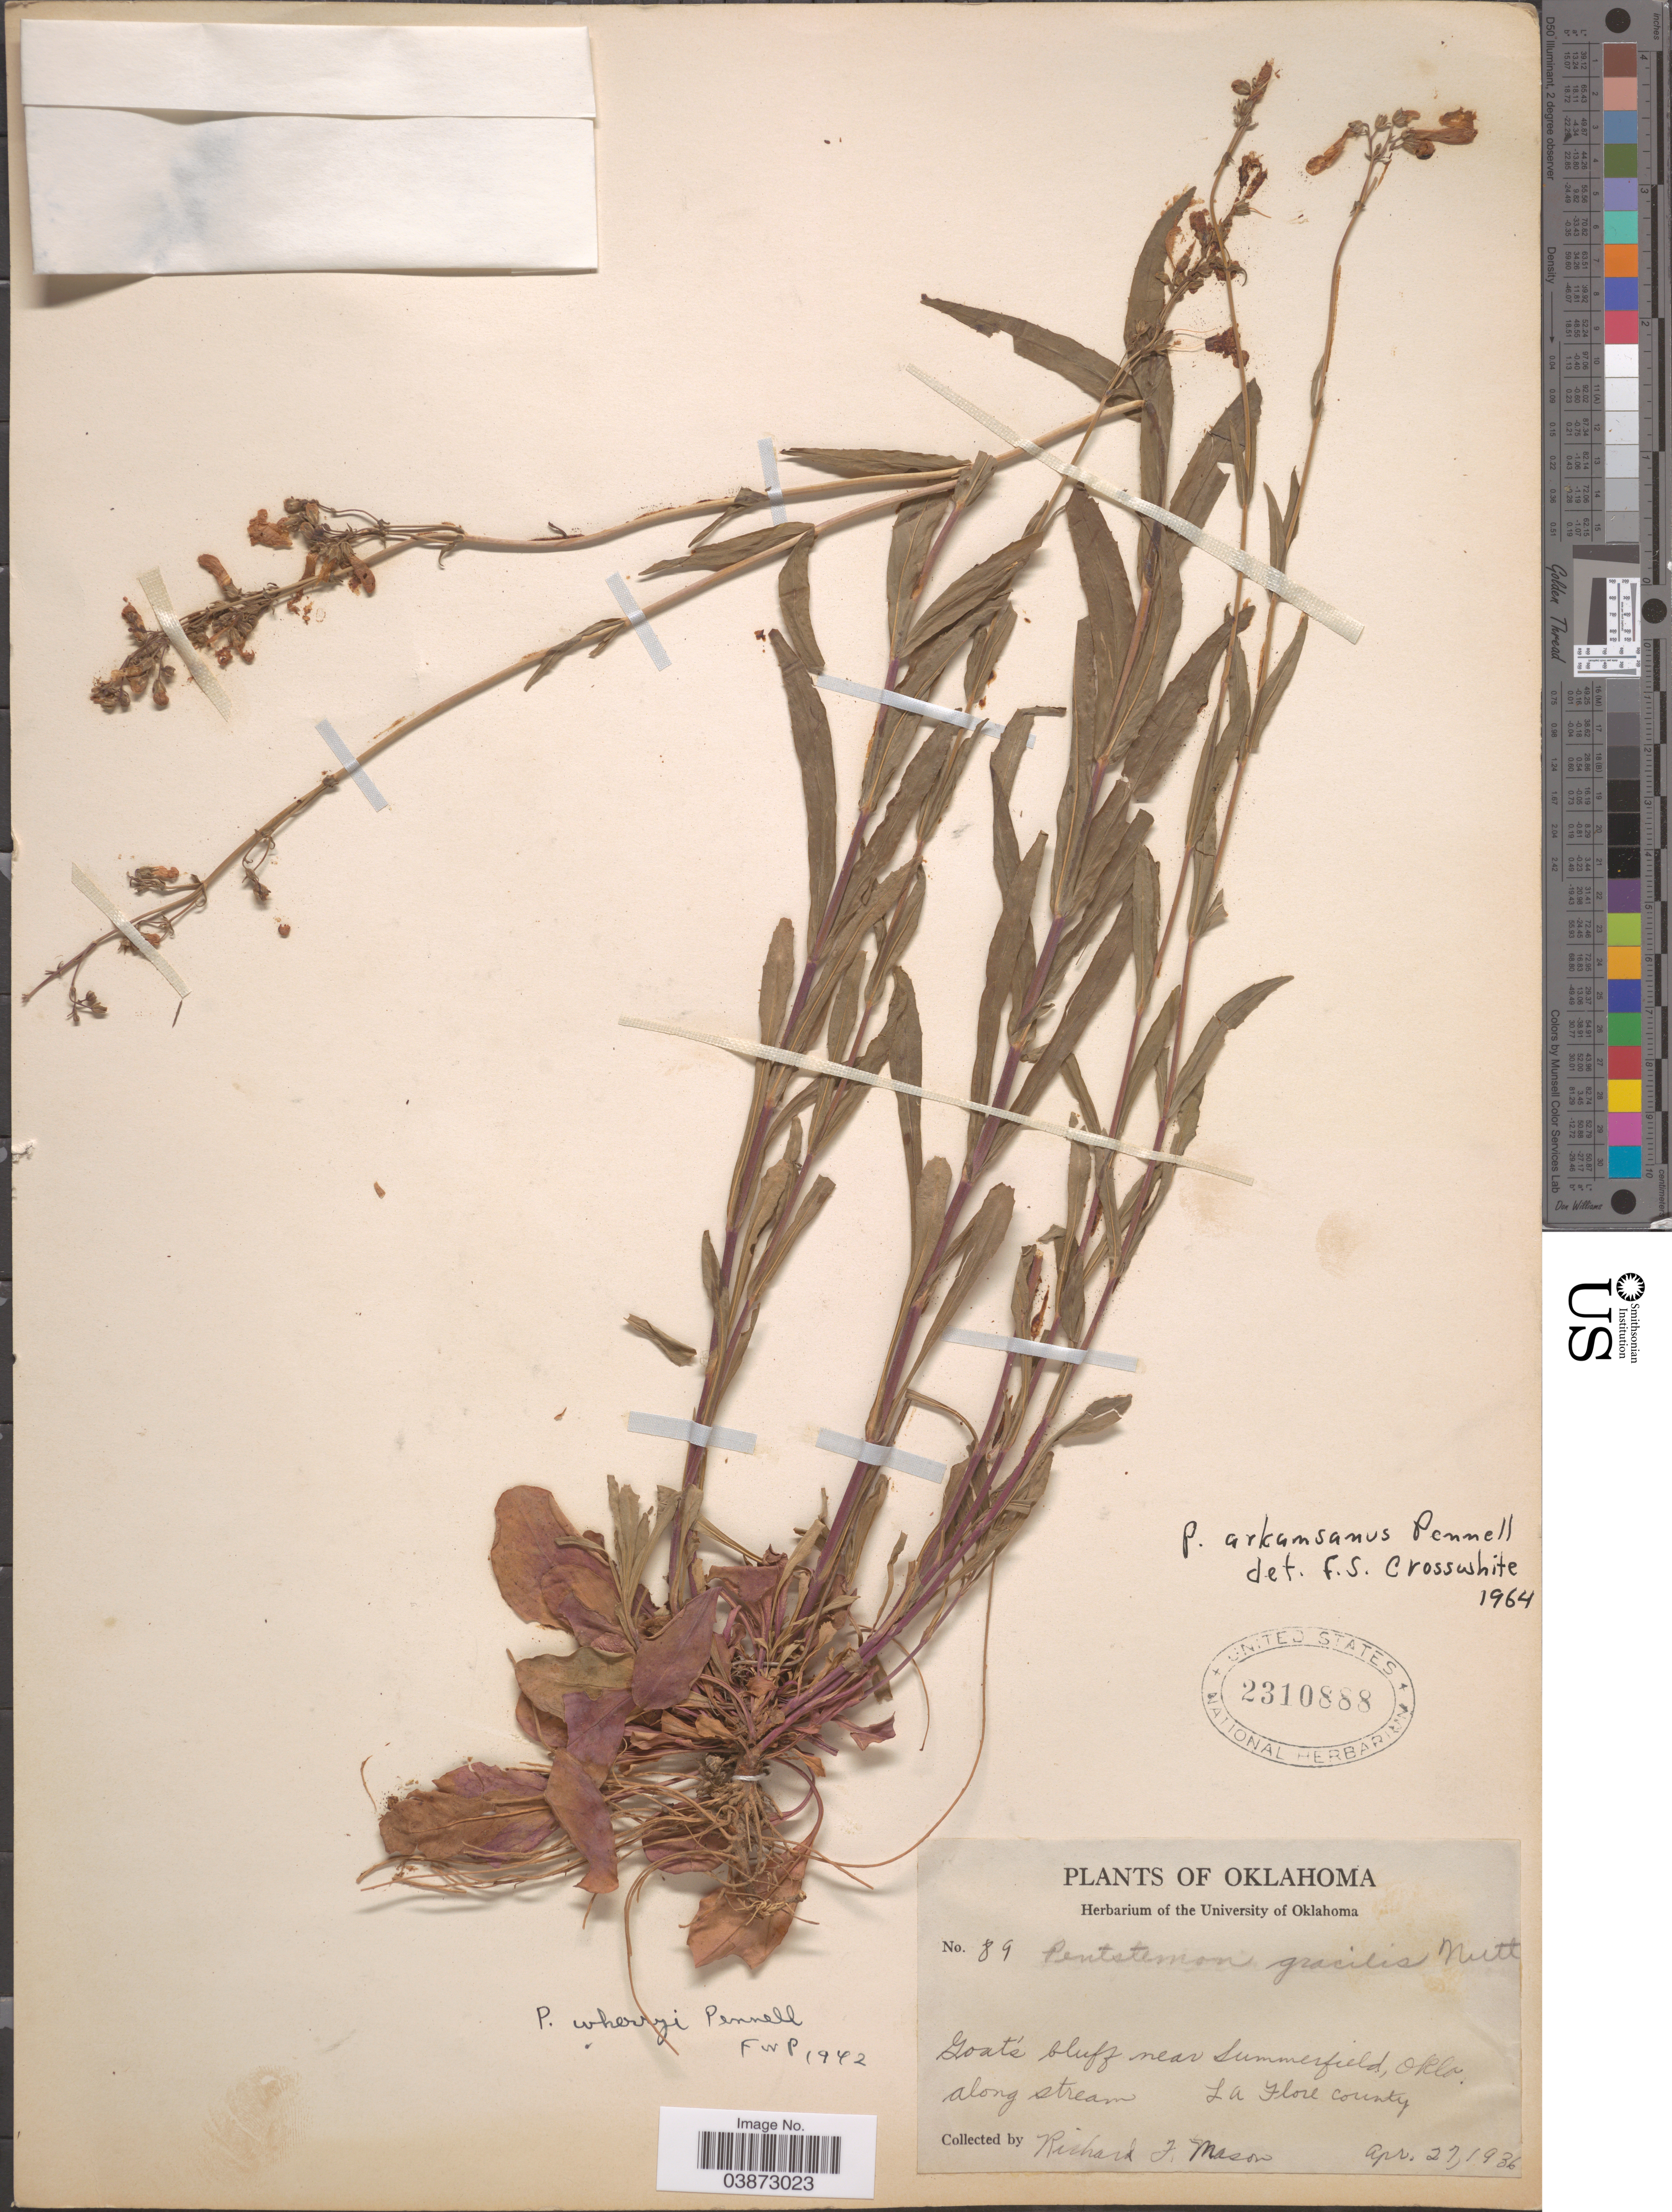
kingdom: Plantae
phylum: Tracheophyta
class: Magnoliopsida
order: Lamiales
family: Plantaginaceae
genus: Penstemon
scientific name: Penstemon arkansanus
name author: Pennell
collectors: R. Mason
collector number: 89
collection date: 1936-04-27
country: United States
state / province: Oklahoma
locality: Goat's bluff near Summerfield, Oklo. along stream. La Flore County.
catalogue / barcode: US 2310888